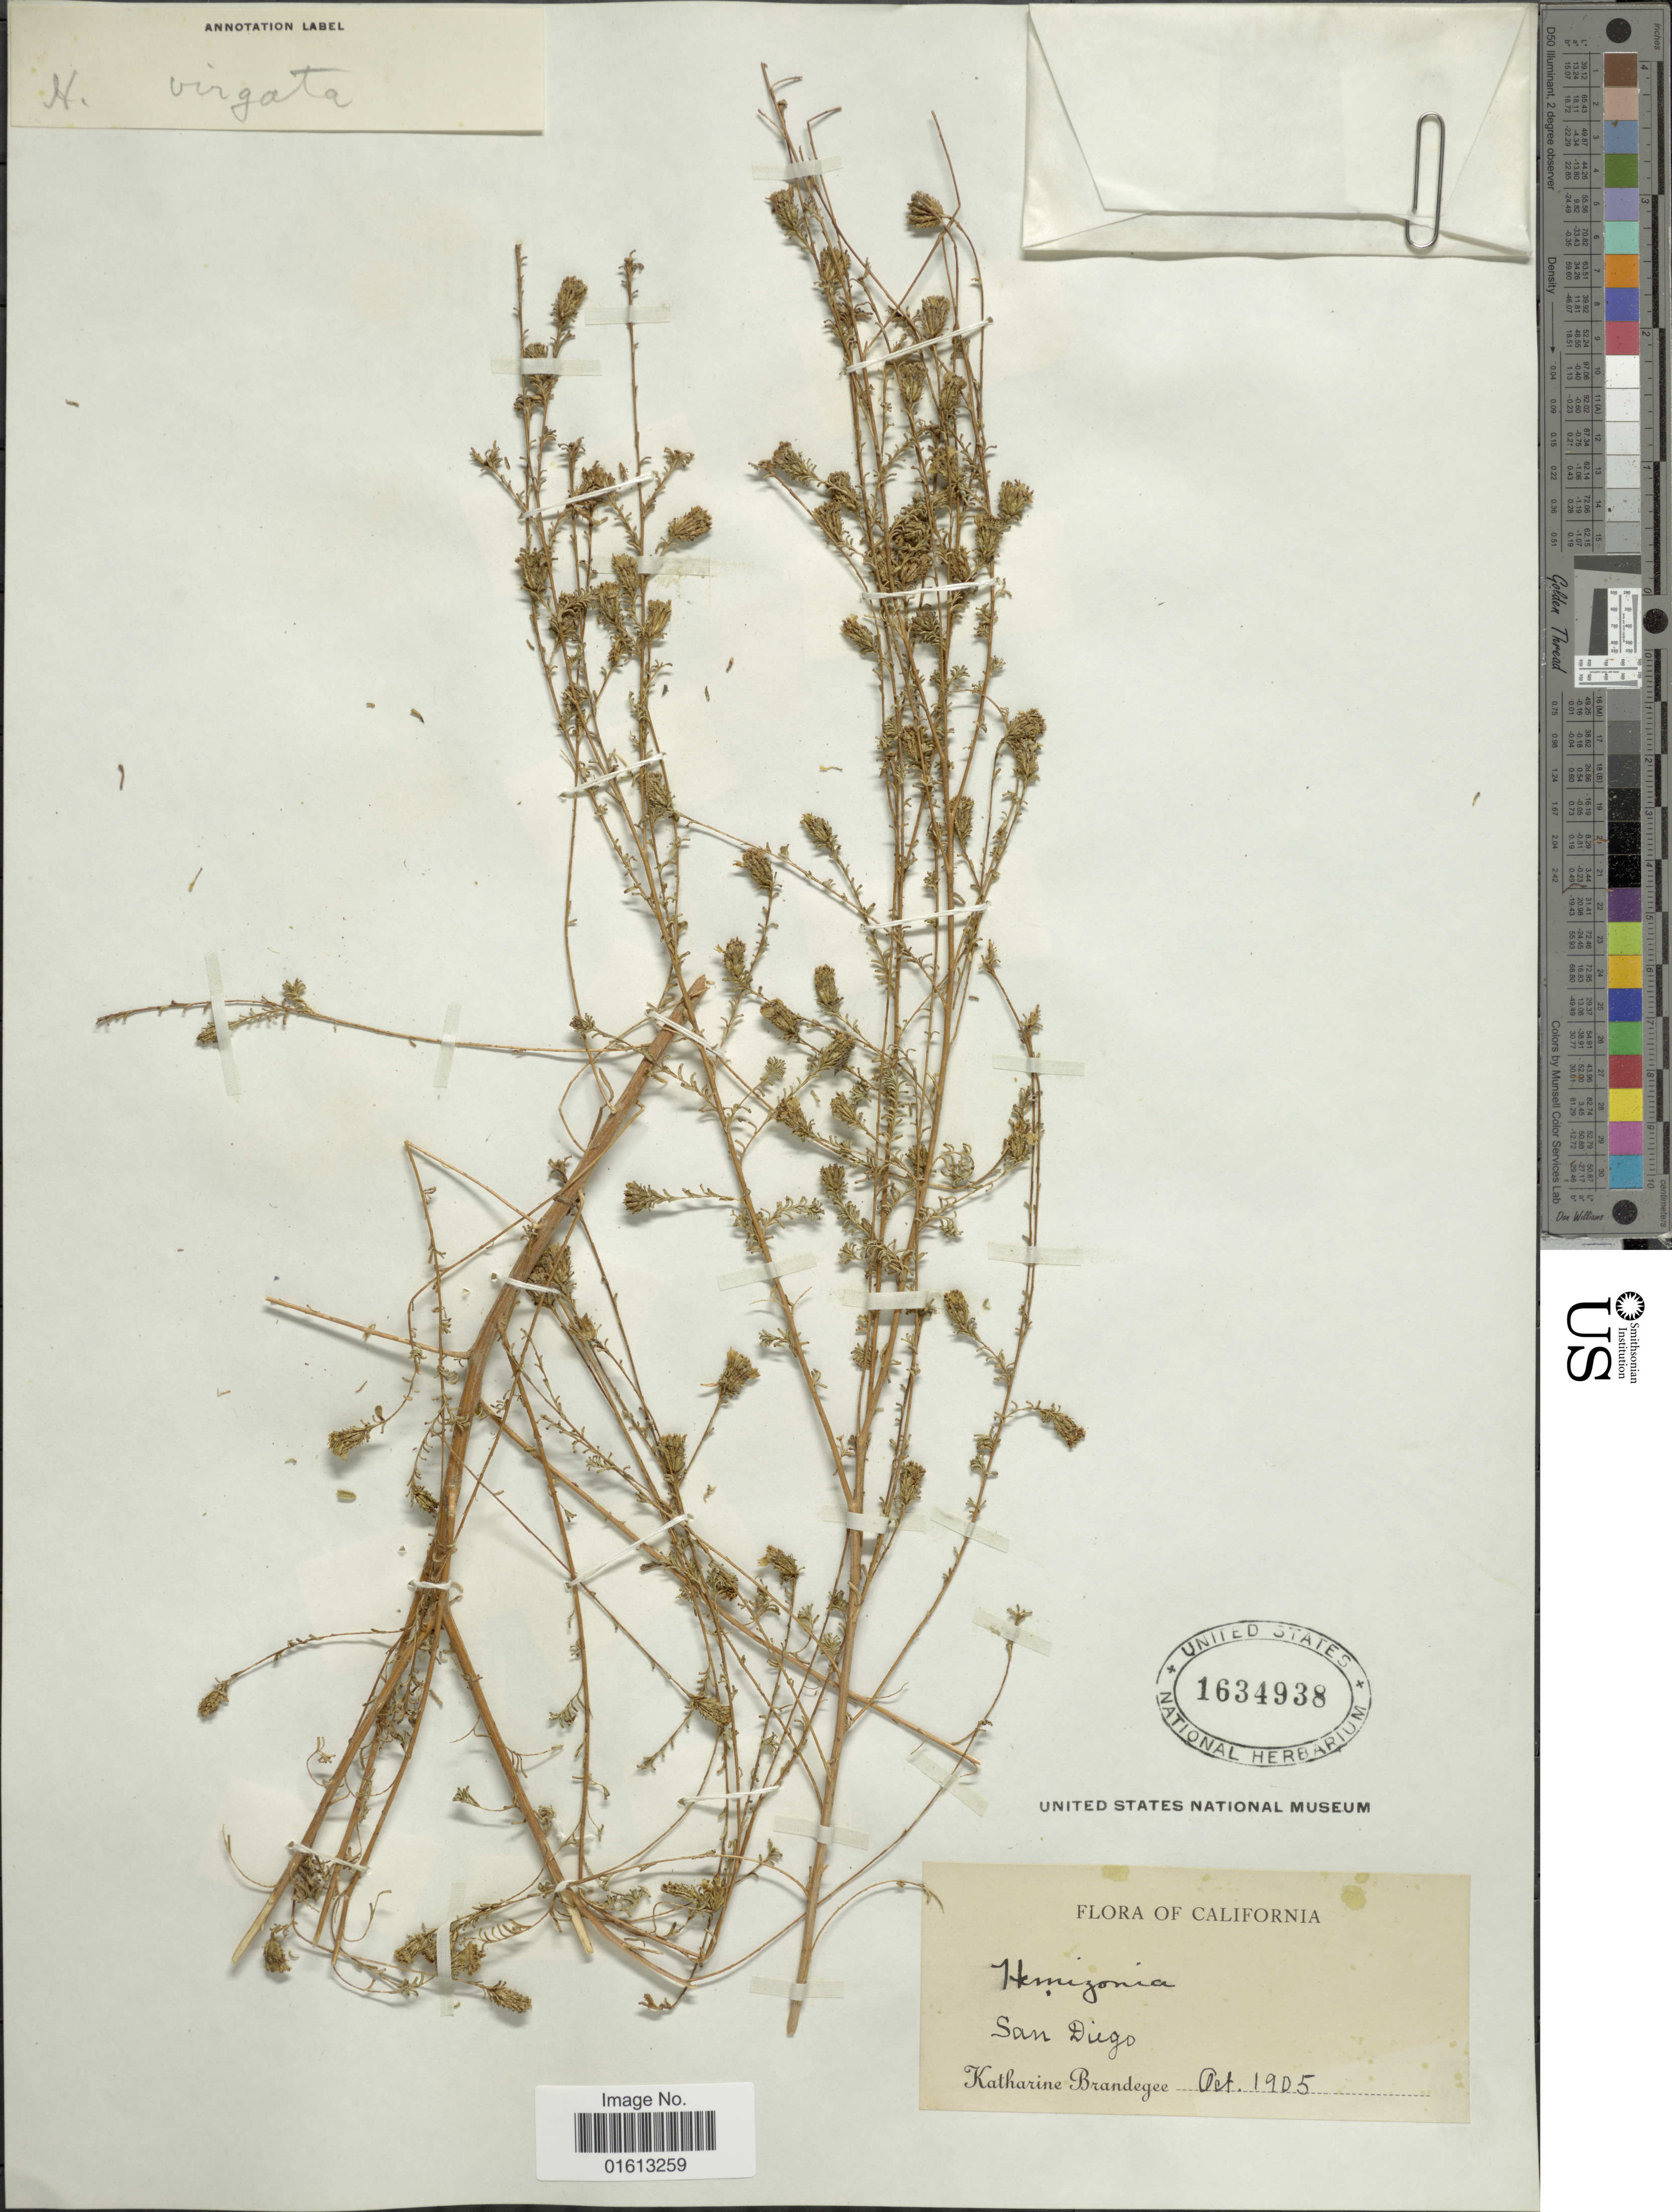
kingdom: Plantae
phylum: Tracheophyta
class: Magnoliopsida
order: Asterales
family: Asteraceae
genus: Hemizonia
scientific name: Hemizonia sp.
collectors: M. K. Brandegee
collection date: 1905-10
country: United States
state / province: California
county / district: San Diego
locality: San Diego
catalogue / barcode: US 1634938